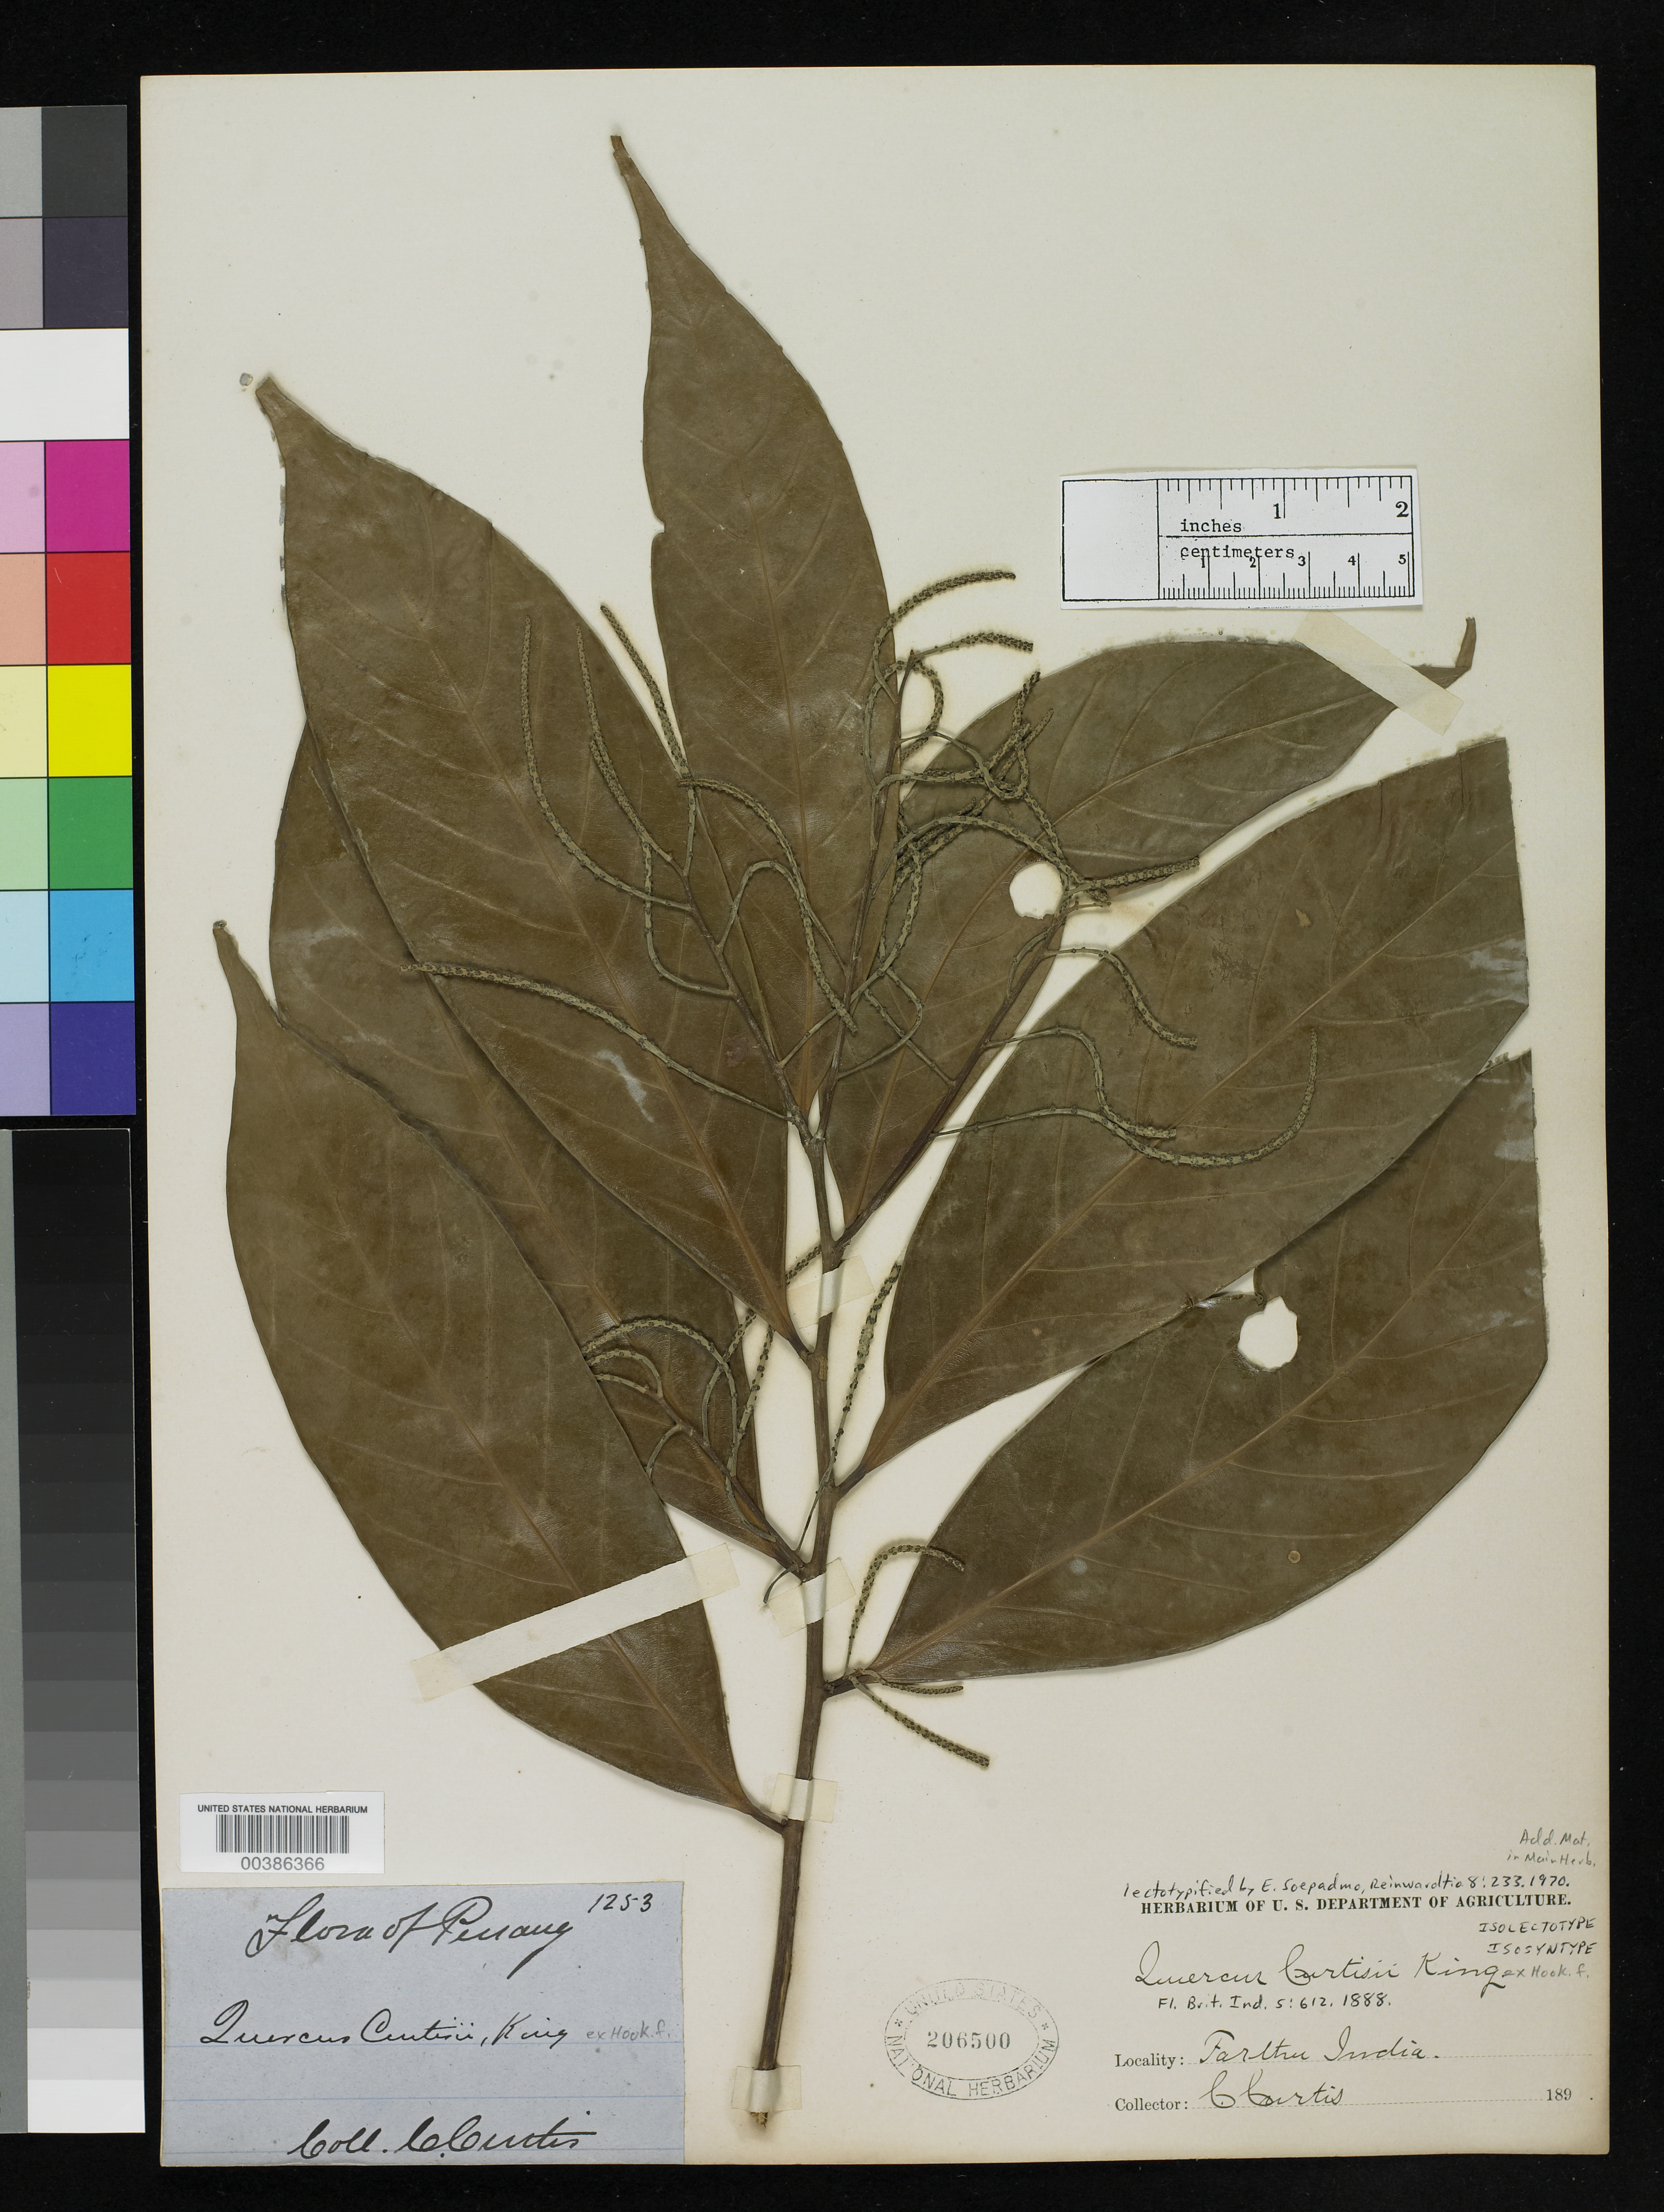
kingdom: Plantae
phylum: Tracheophyta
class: Magnoliopsida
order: Fagales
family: Fagaceae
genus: Quercus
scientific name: Quercus curtisii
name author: King ex Hook. f.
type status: Isolectotype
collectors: C. Curtiss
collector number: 1253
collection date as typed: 18--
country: Malaysia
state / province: Pinang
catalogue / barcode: US 206500